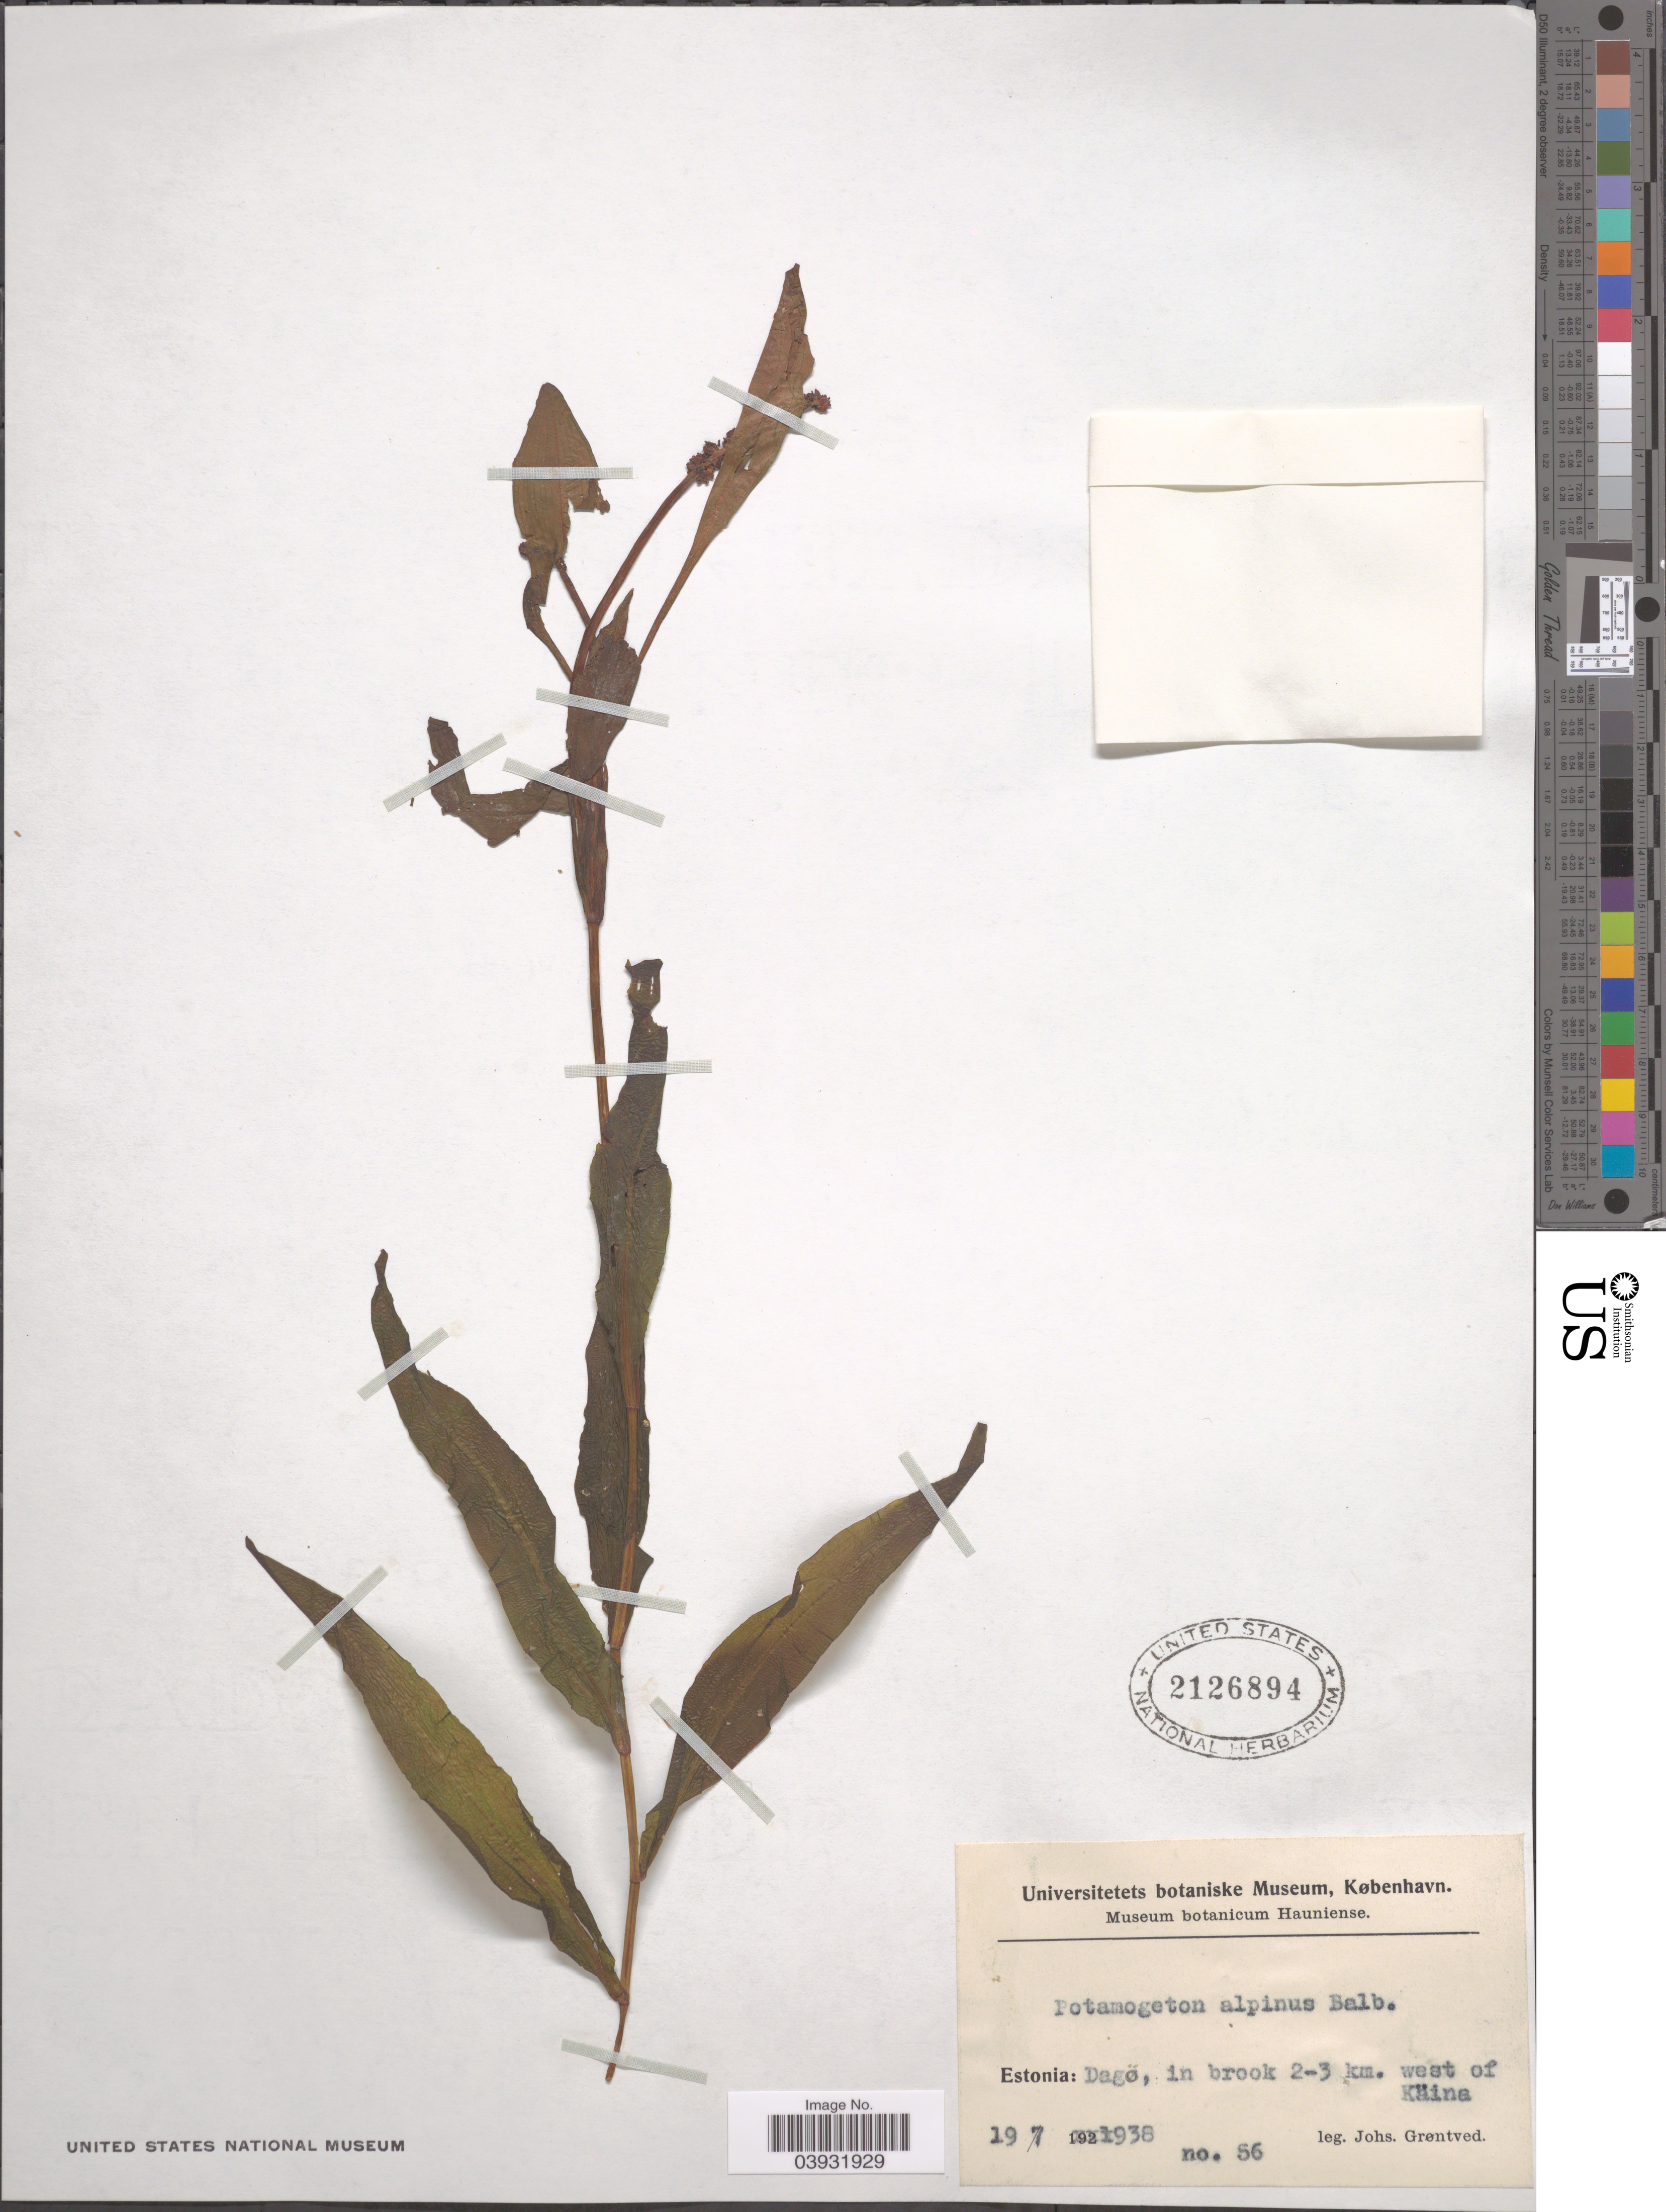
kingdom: Plantae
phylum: Tracheophyta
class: Liliopsida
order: Alismatales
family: Potamogetonaceae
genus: Potamogeton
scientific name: Potamogeton alpinus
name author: Balb.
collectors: J. Grøntved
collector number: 56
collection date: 1938-07-19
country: Estonia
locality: Dagö, in brook 2-3 km. west of Käina.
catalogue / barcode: US 2126894